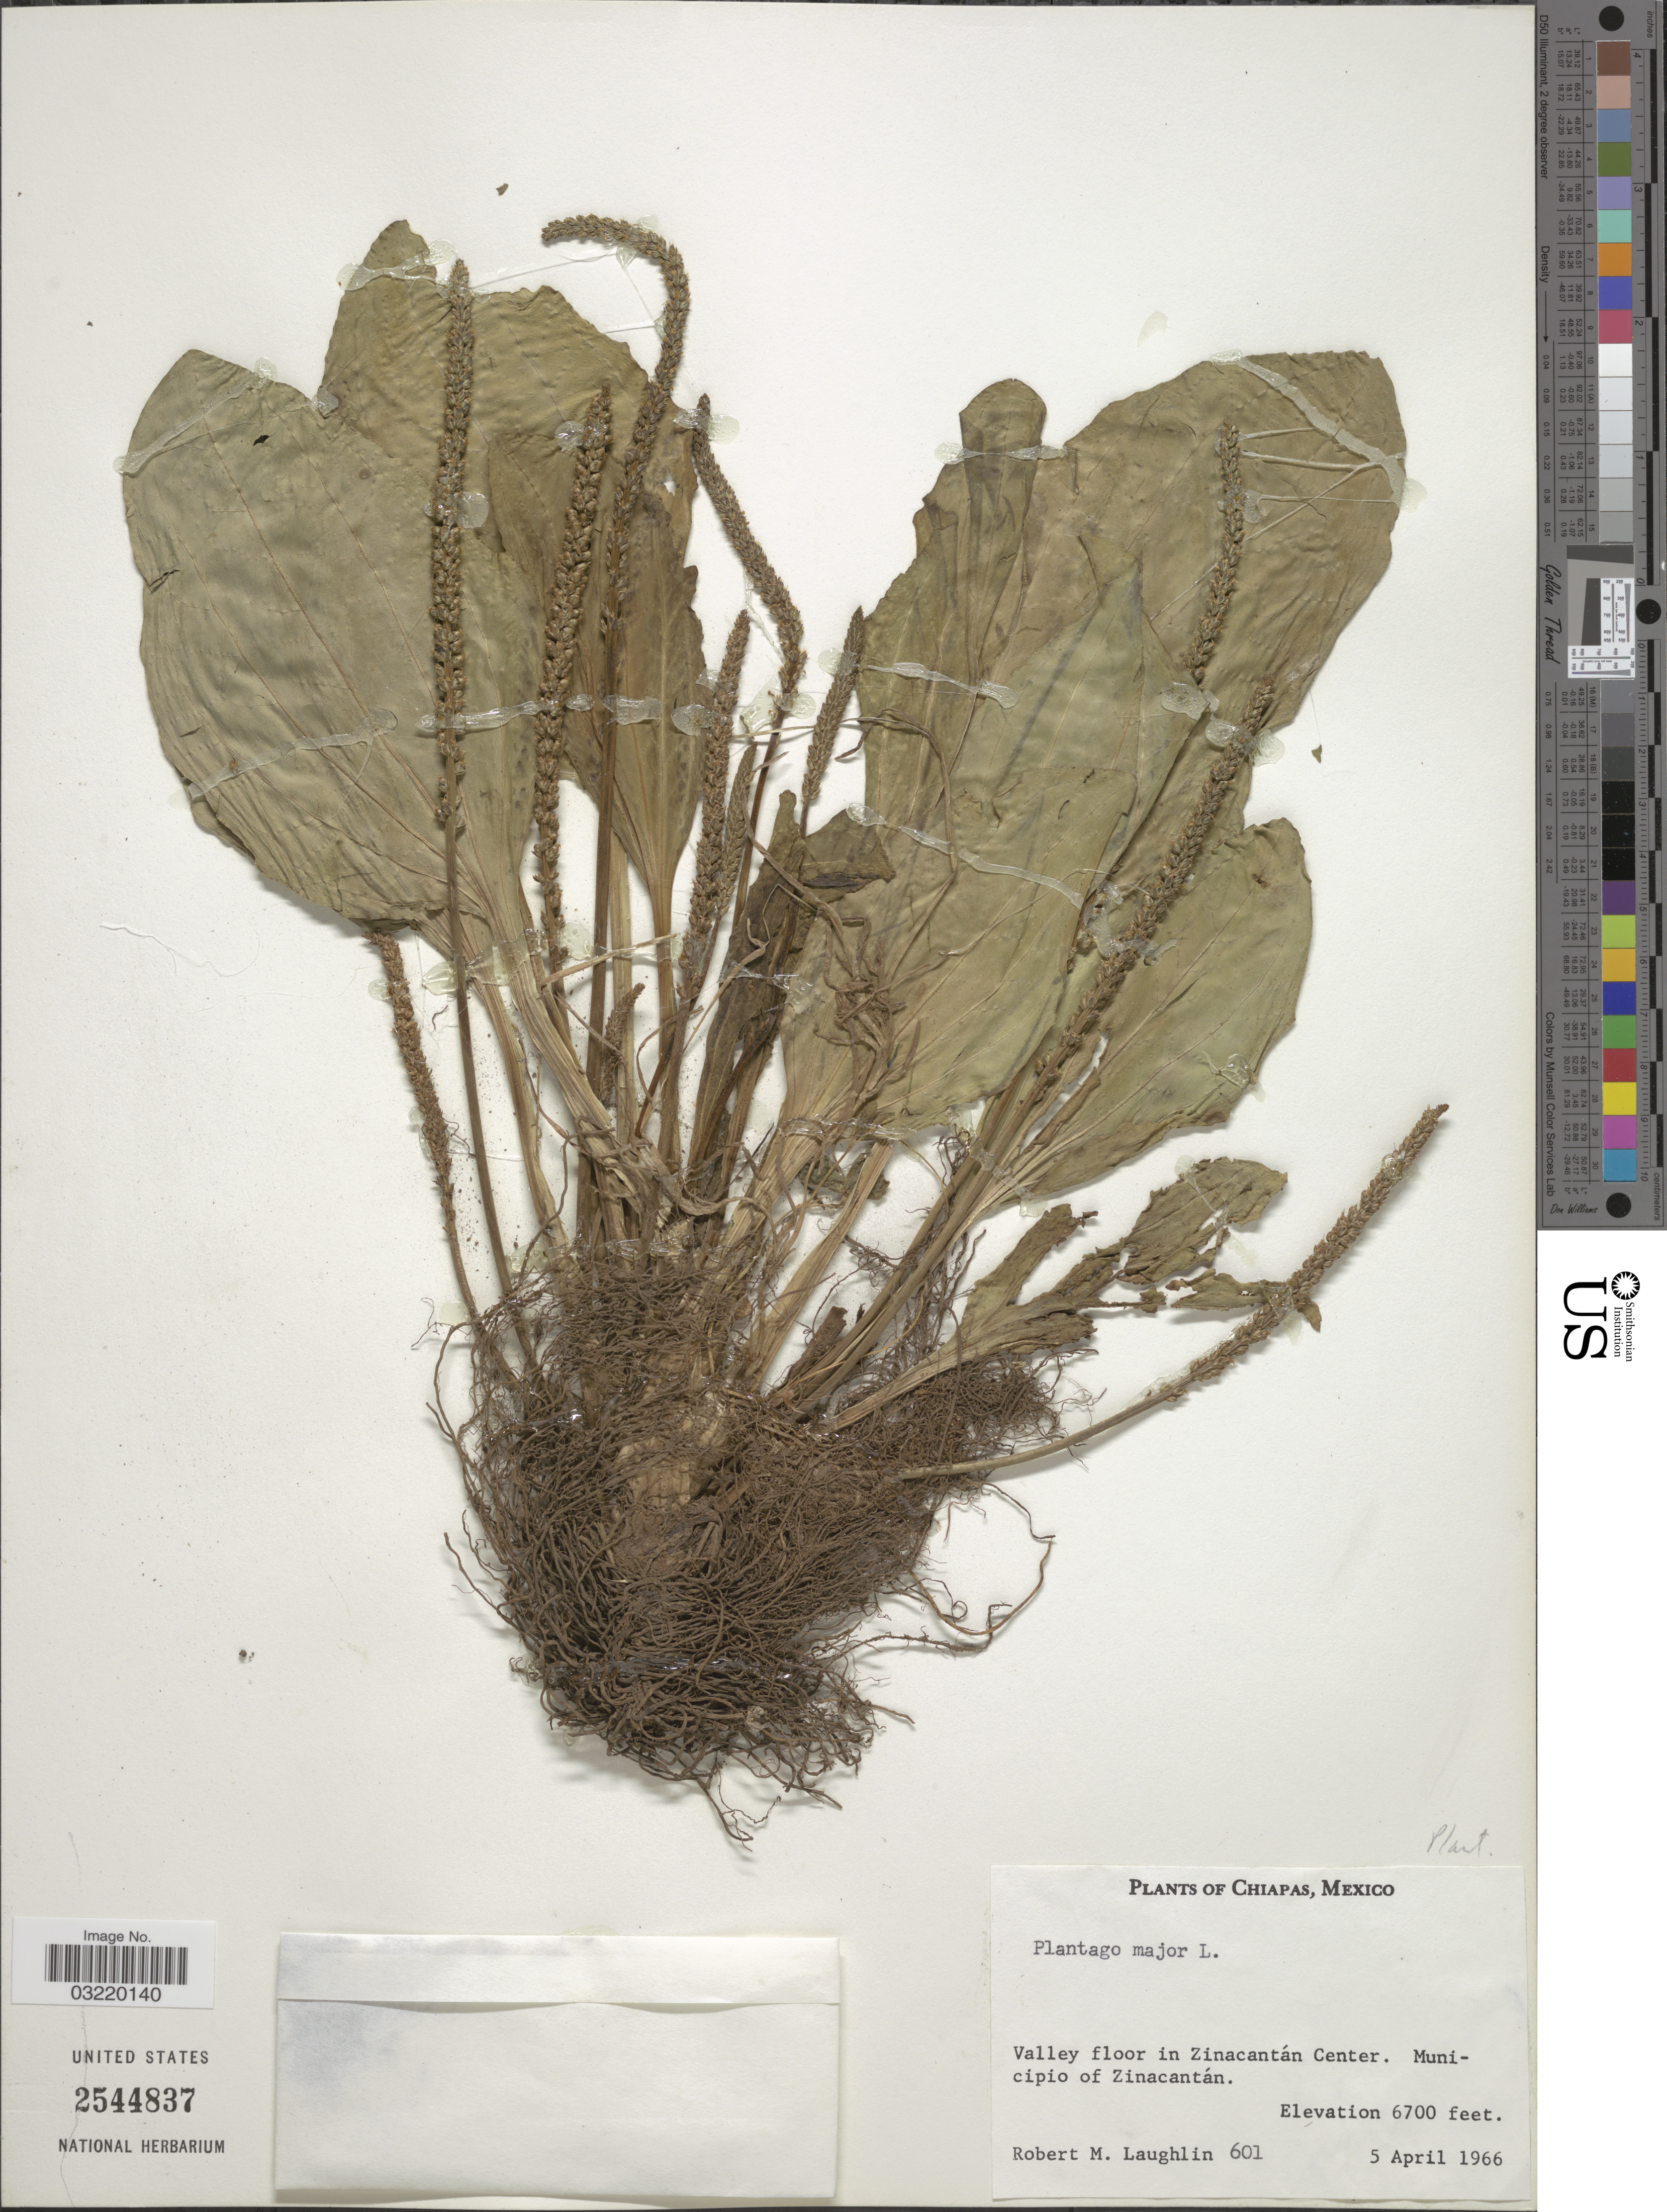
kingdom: Plantae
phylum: Tracheophyta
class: Magnoliopsida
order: Lamiales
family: Plantaginaceae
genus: Plantago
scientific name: Plantago major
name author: L.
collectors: R. M. Laughlin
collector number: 601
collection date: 1966-04-05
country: Mexico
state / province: Chiapas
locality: Valley floor in Zinacantán Center. Municipio of Zinacantán.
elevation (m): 2042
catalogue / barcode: US 2544837